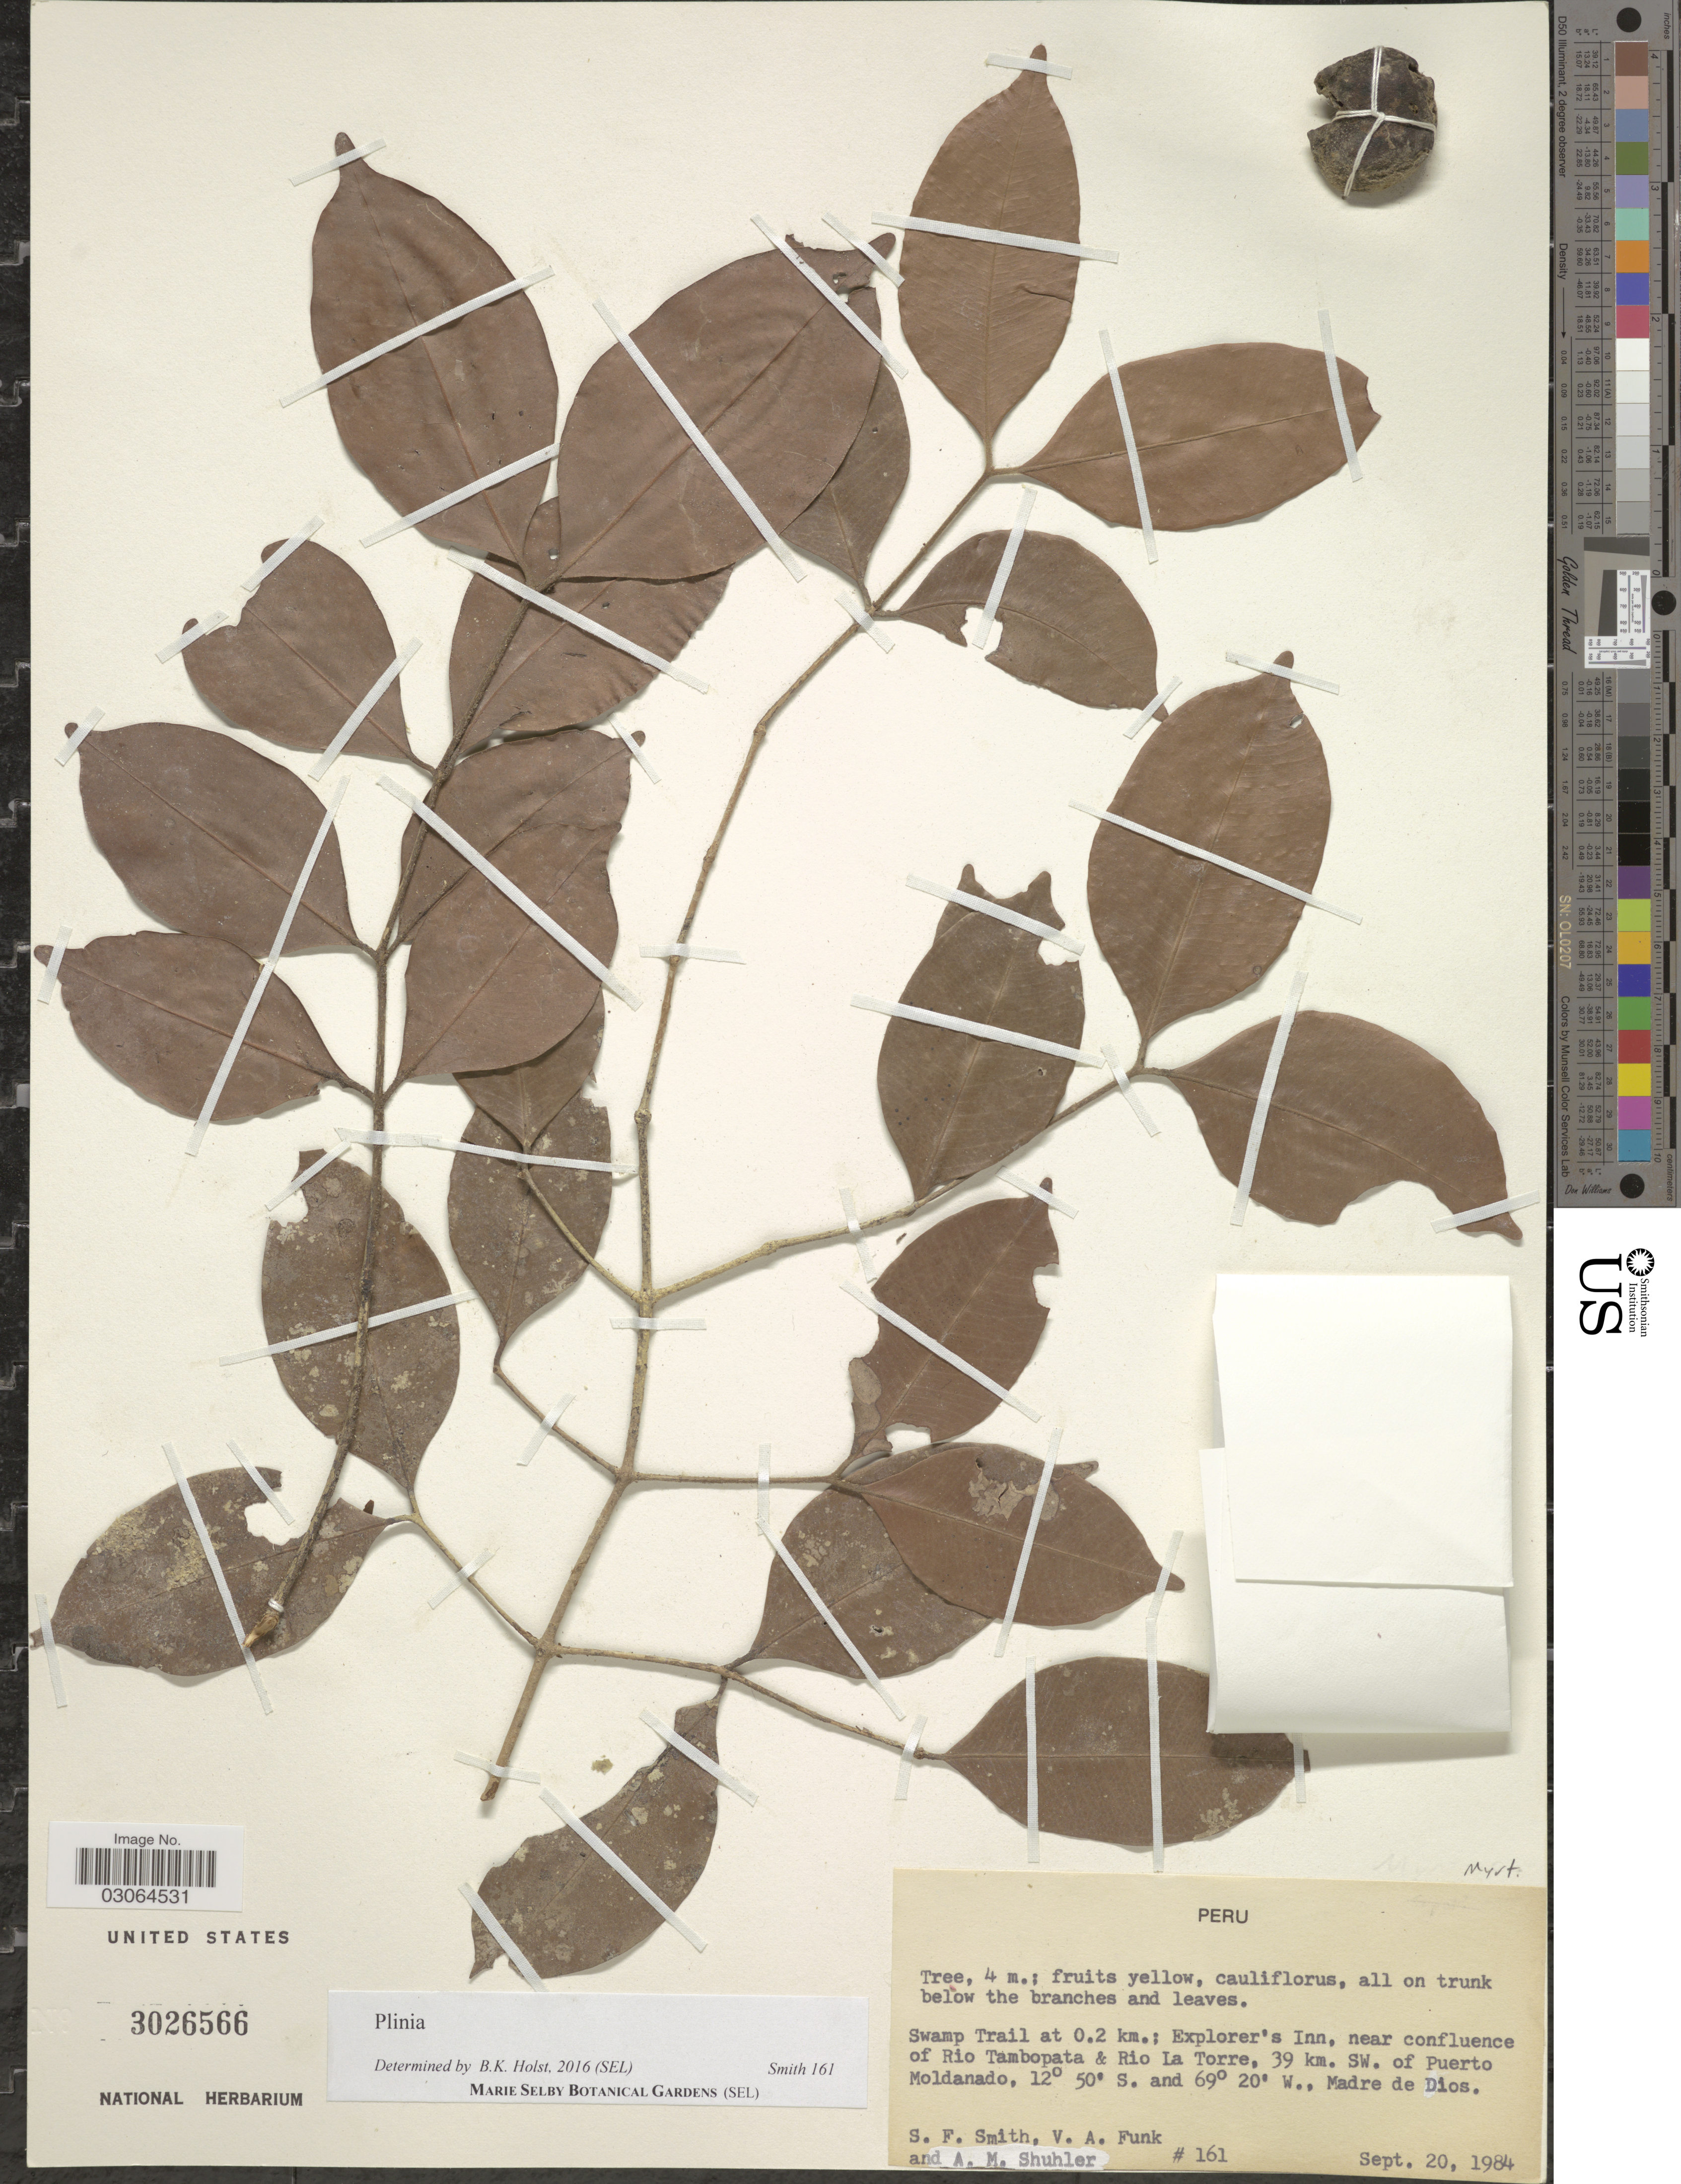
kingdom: Plantae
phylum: Tracheophyta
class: Magnoliopsida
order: Myrtales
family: Myrtaceae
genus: Plinia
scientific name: Plinia sp.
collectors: S.F. Smith, V. Funk & A. Shuhler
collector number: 161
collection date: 1984-09-20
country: Peru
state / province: Madre de Dios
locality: Swamp Trail at 0.2 km.; Explorer's Inn, near confluence of Rio Tambopata & Rio La Torre, 39 km. SW. of Puerto Moldanado.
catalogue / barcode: US 3026566